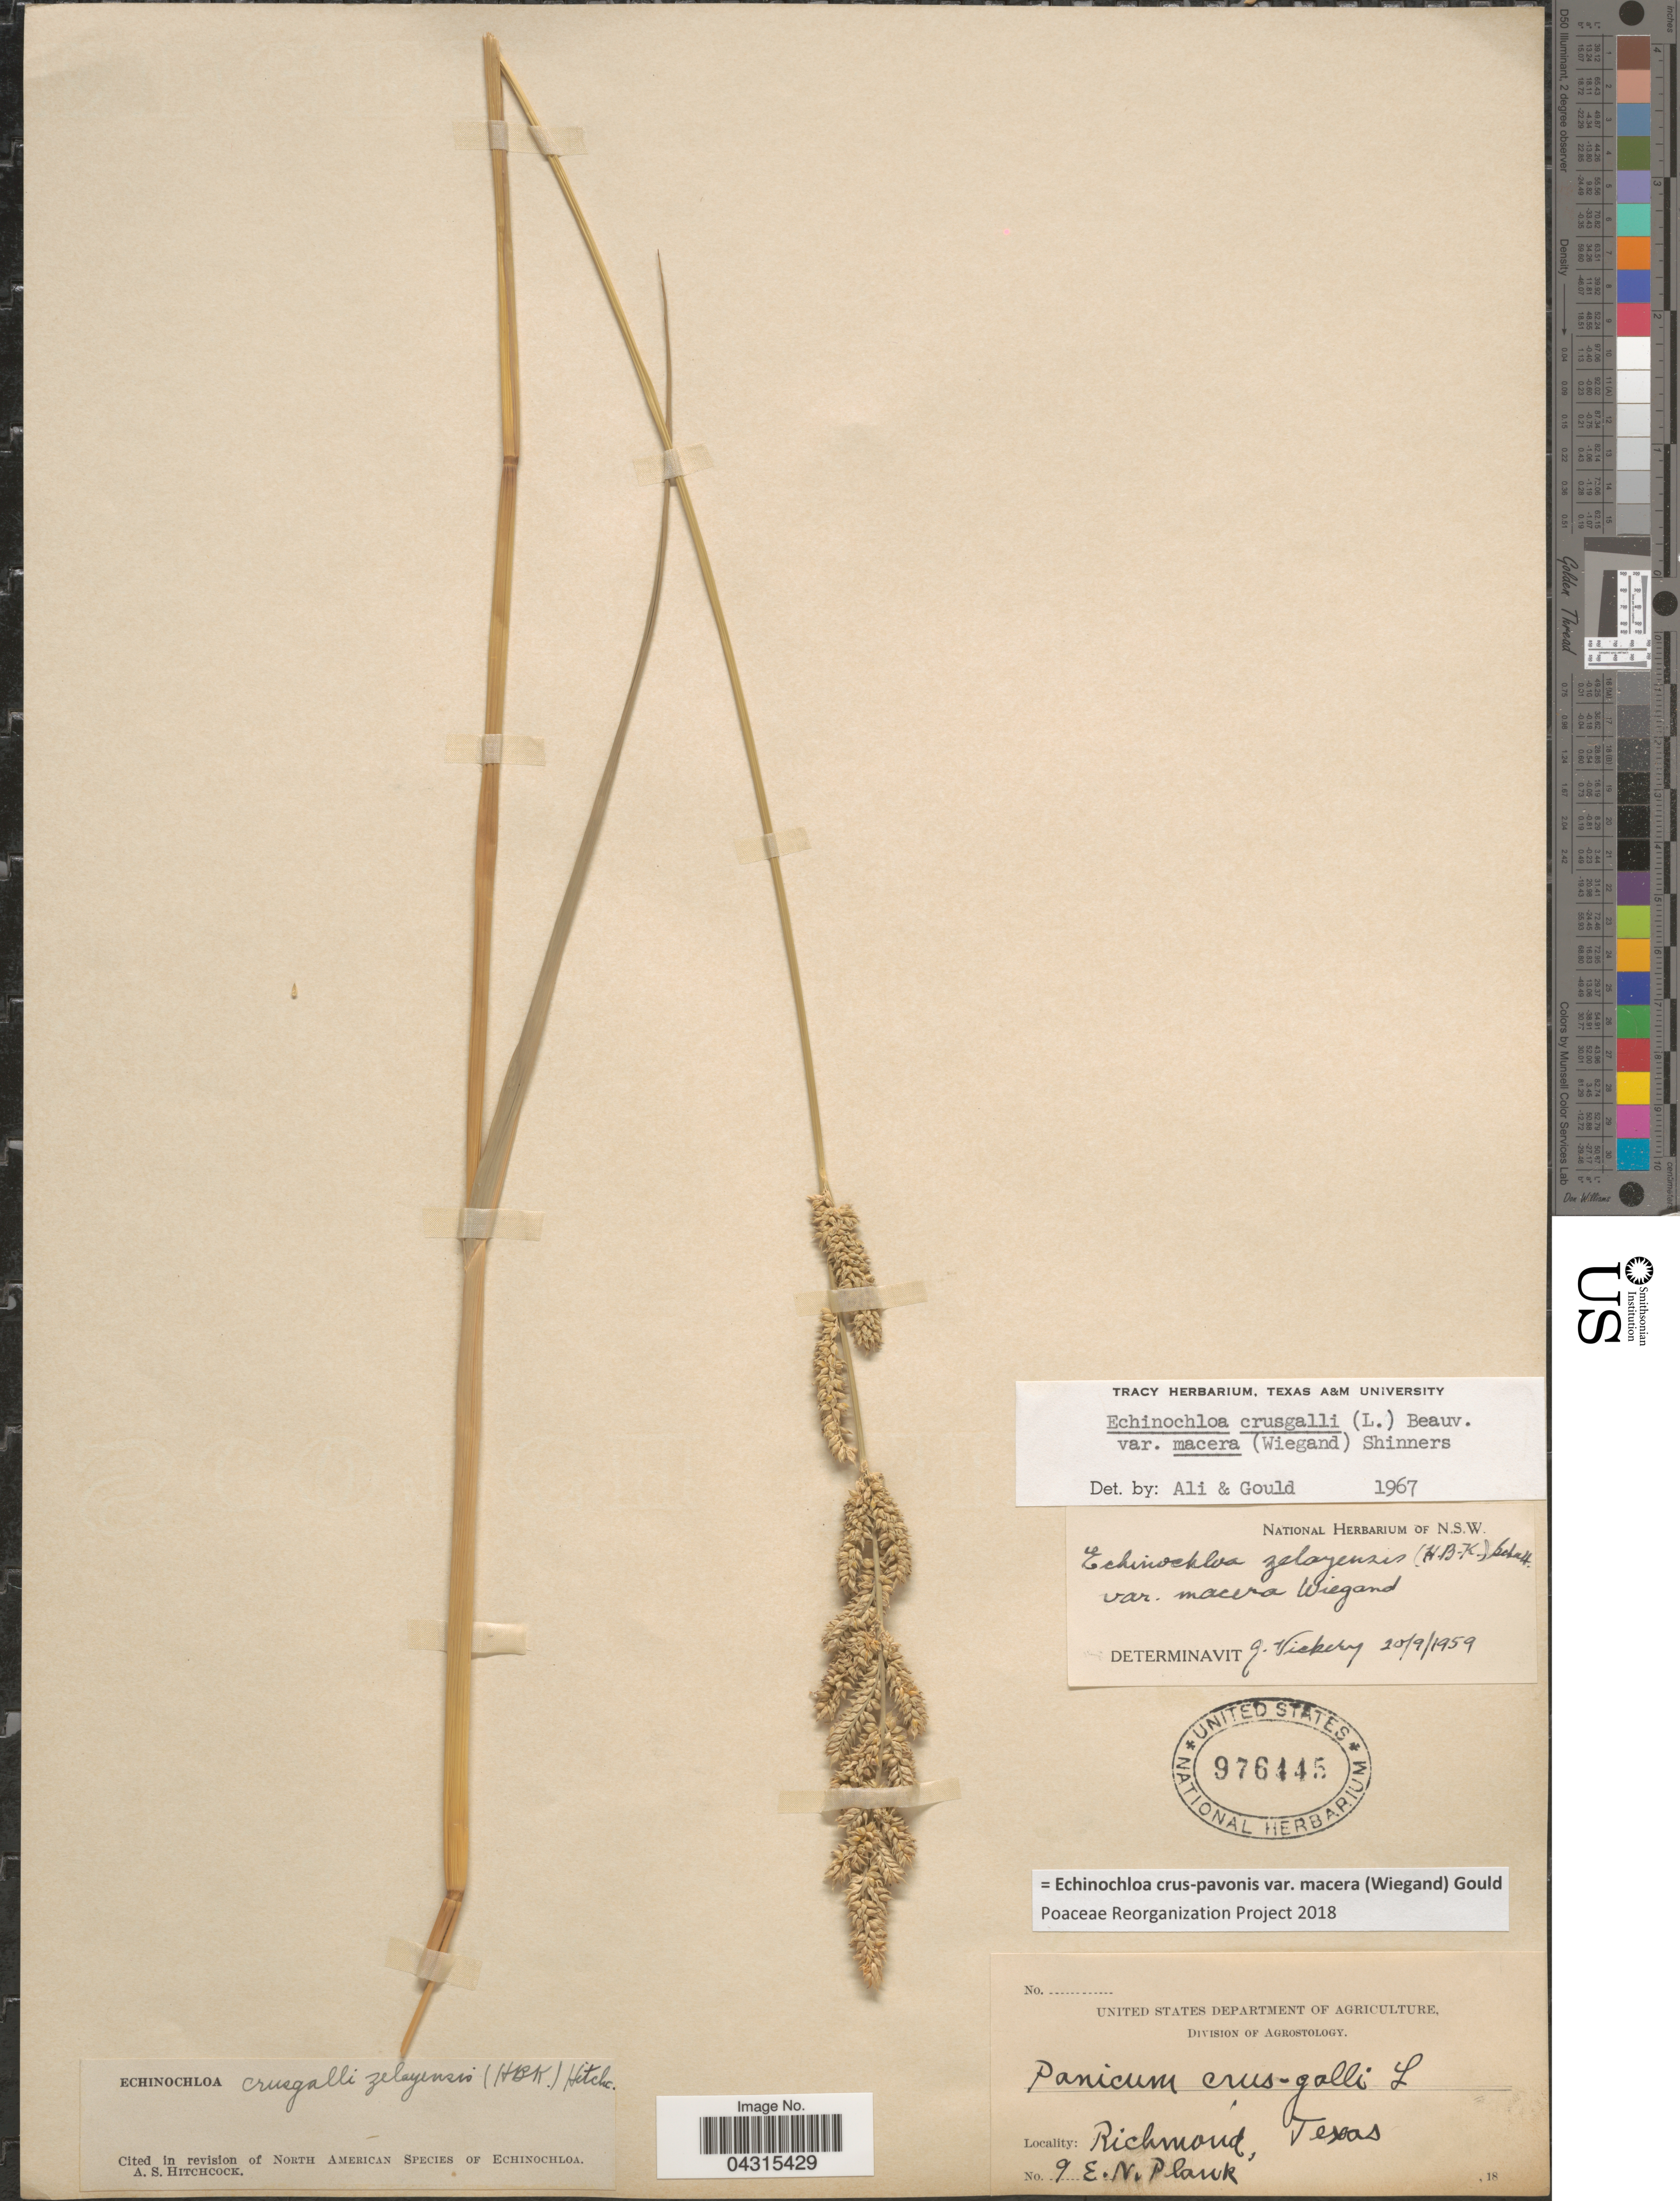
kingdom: Plantae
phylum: Tracheophyta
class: Liliopsida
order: Poales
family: Poaceae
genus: Echinochloa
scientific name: Echinochloa crus-pavonis var. macera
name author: (Wiegand) Gould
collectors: E. Plank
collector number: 9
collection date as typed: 18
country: United States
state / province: Texas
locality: Richmond.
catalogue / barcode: US 976445